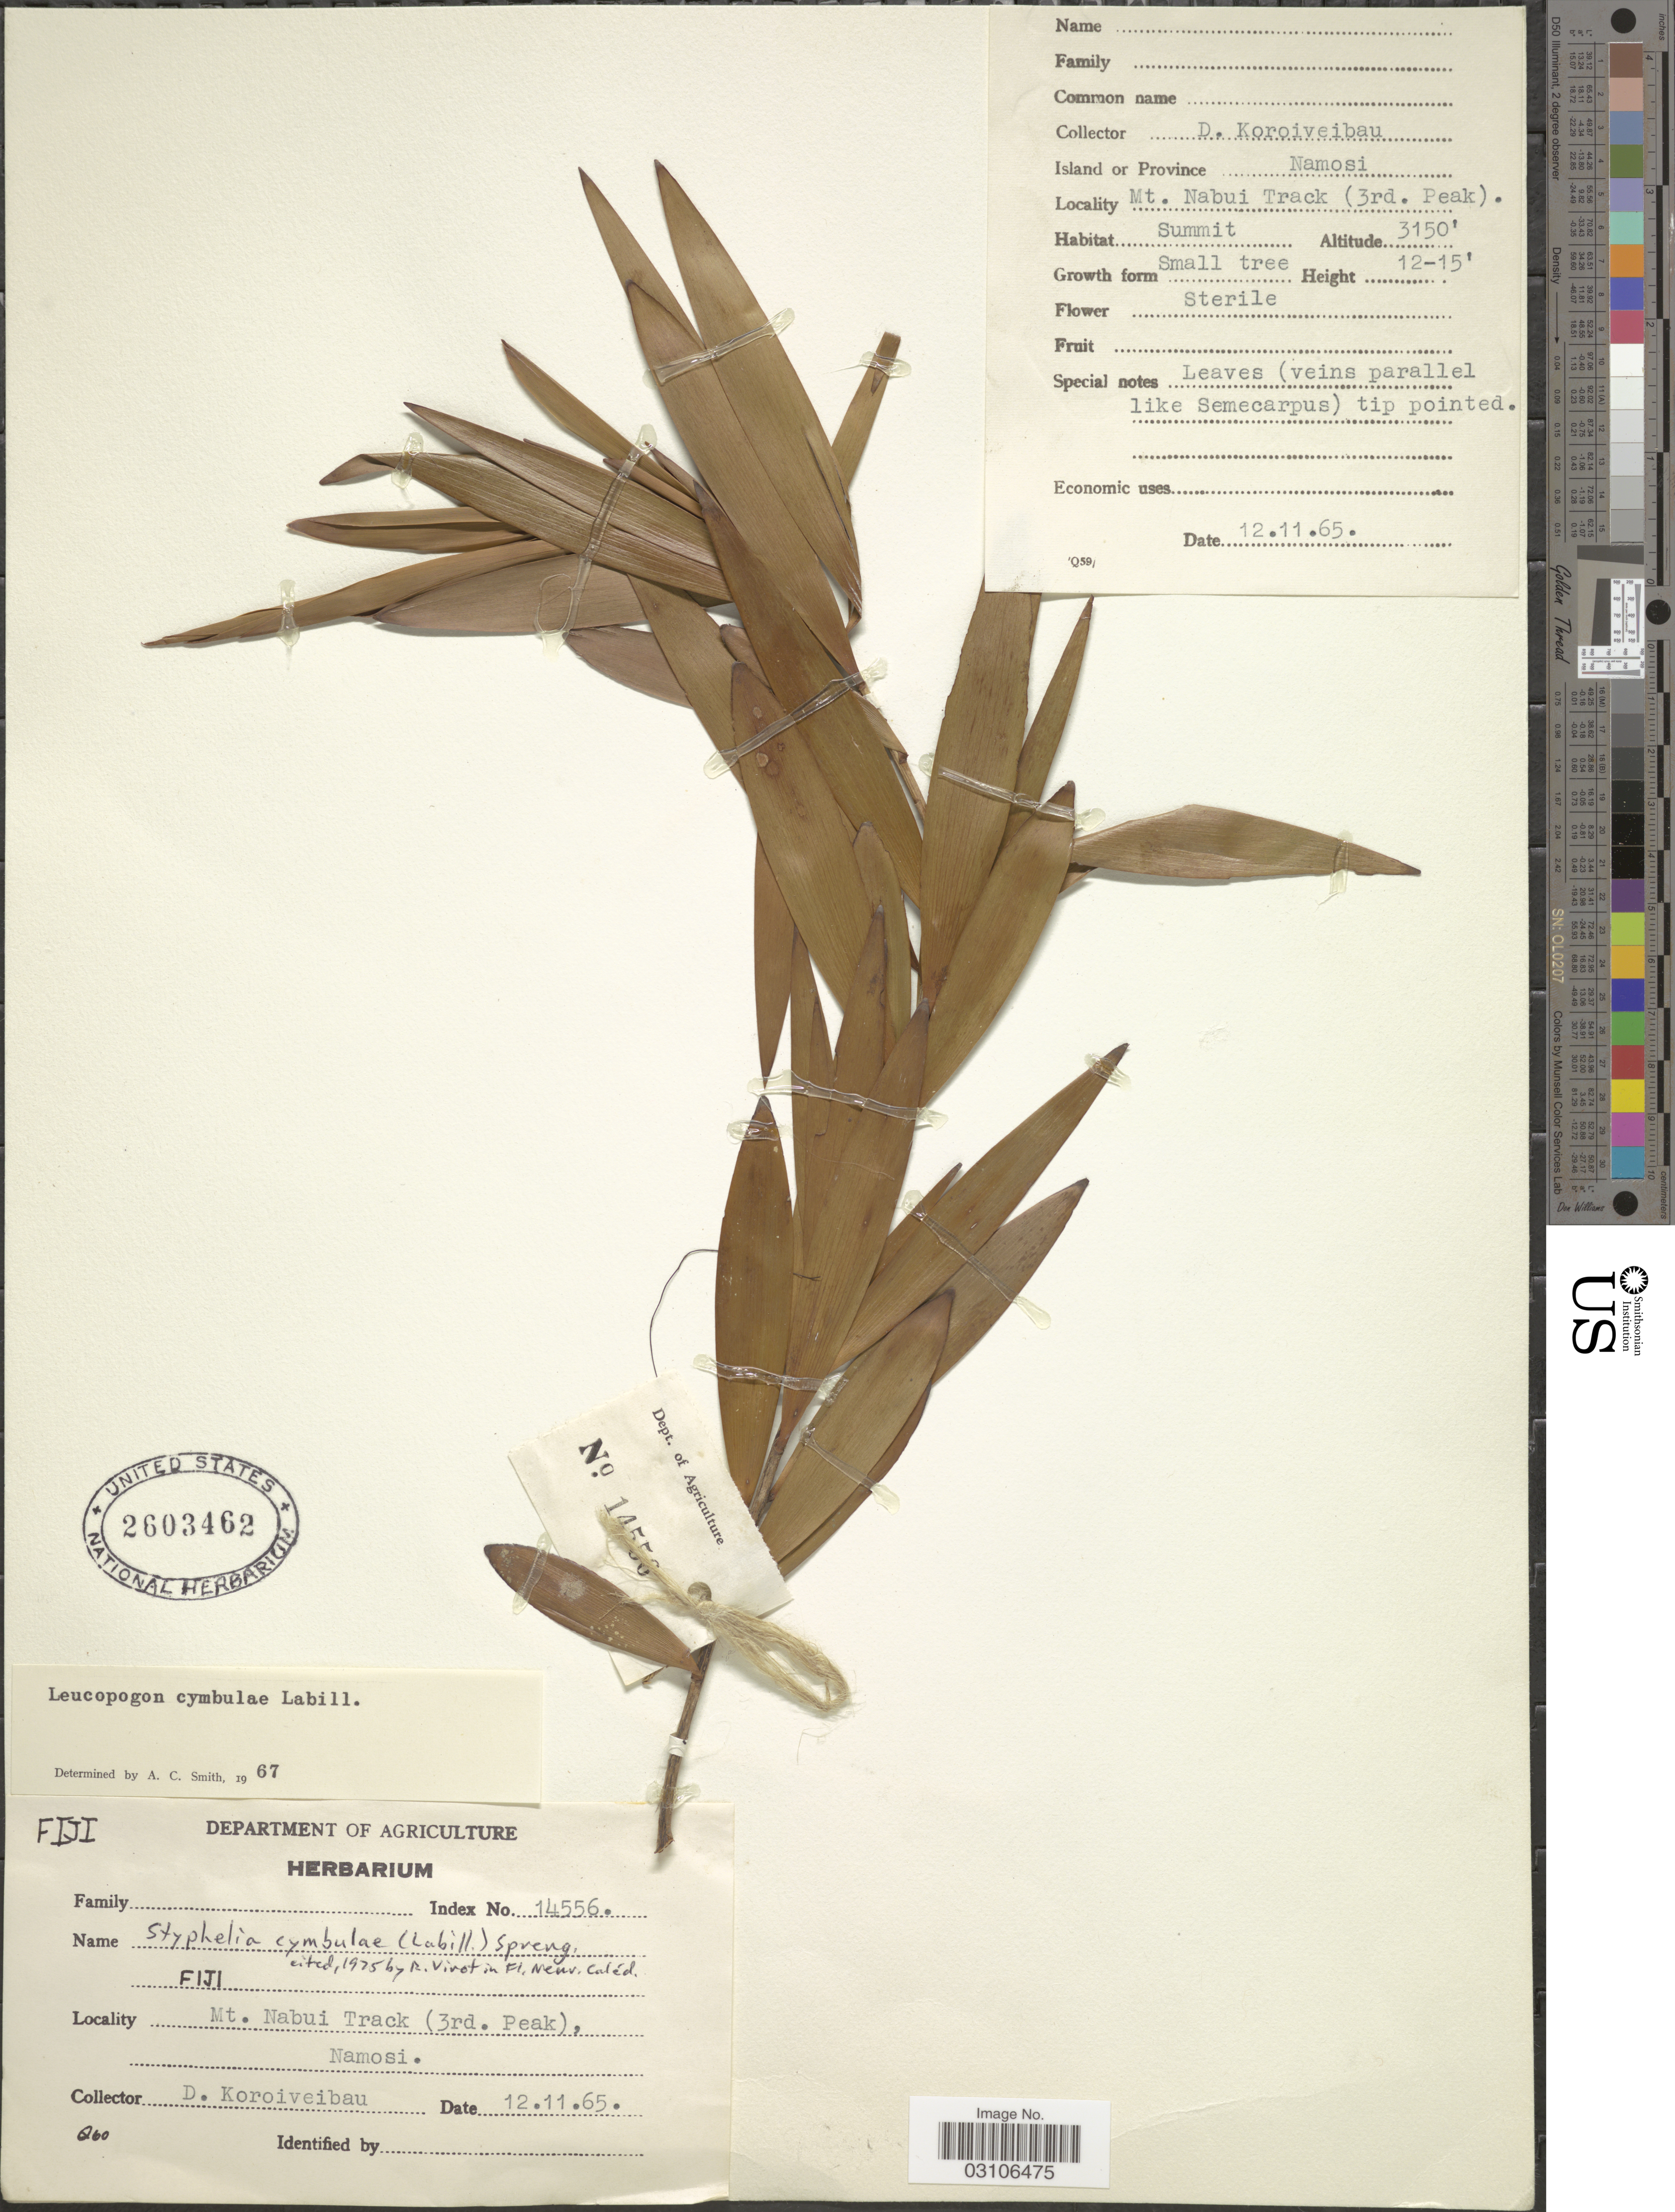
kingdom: Plantae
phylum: Tracheophyta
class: Magnoliopsida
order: Ericales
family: Ericaceae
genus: Styphelia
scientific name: Styphelia cymbulae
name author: (Labill.) Spreng.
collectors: D. Koroiveibau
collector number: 260*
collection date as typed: Transcribed d/m/y: 12/11/65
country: Fiji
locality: Mt. Nabui Track (3rd. Peak), Namosi.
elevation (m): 960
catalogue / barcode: US 2603462